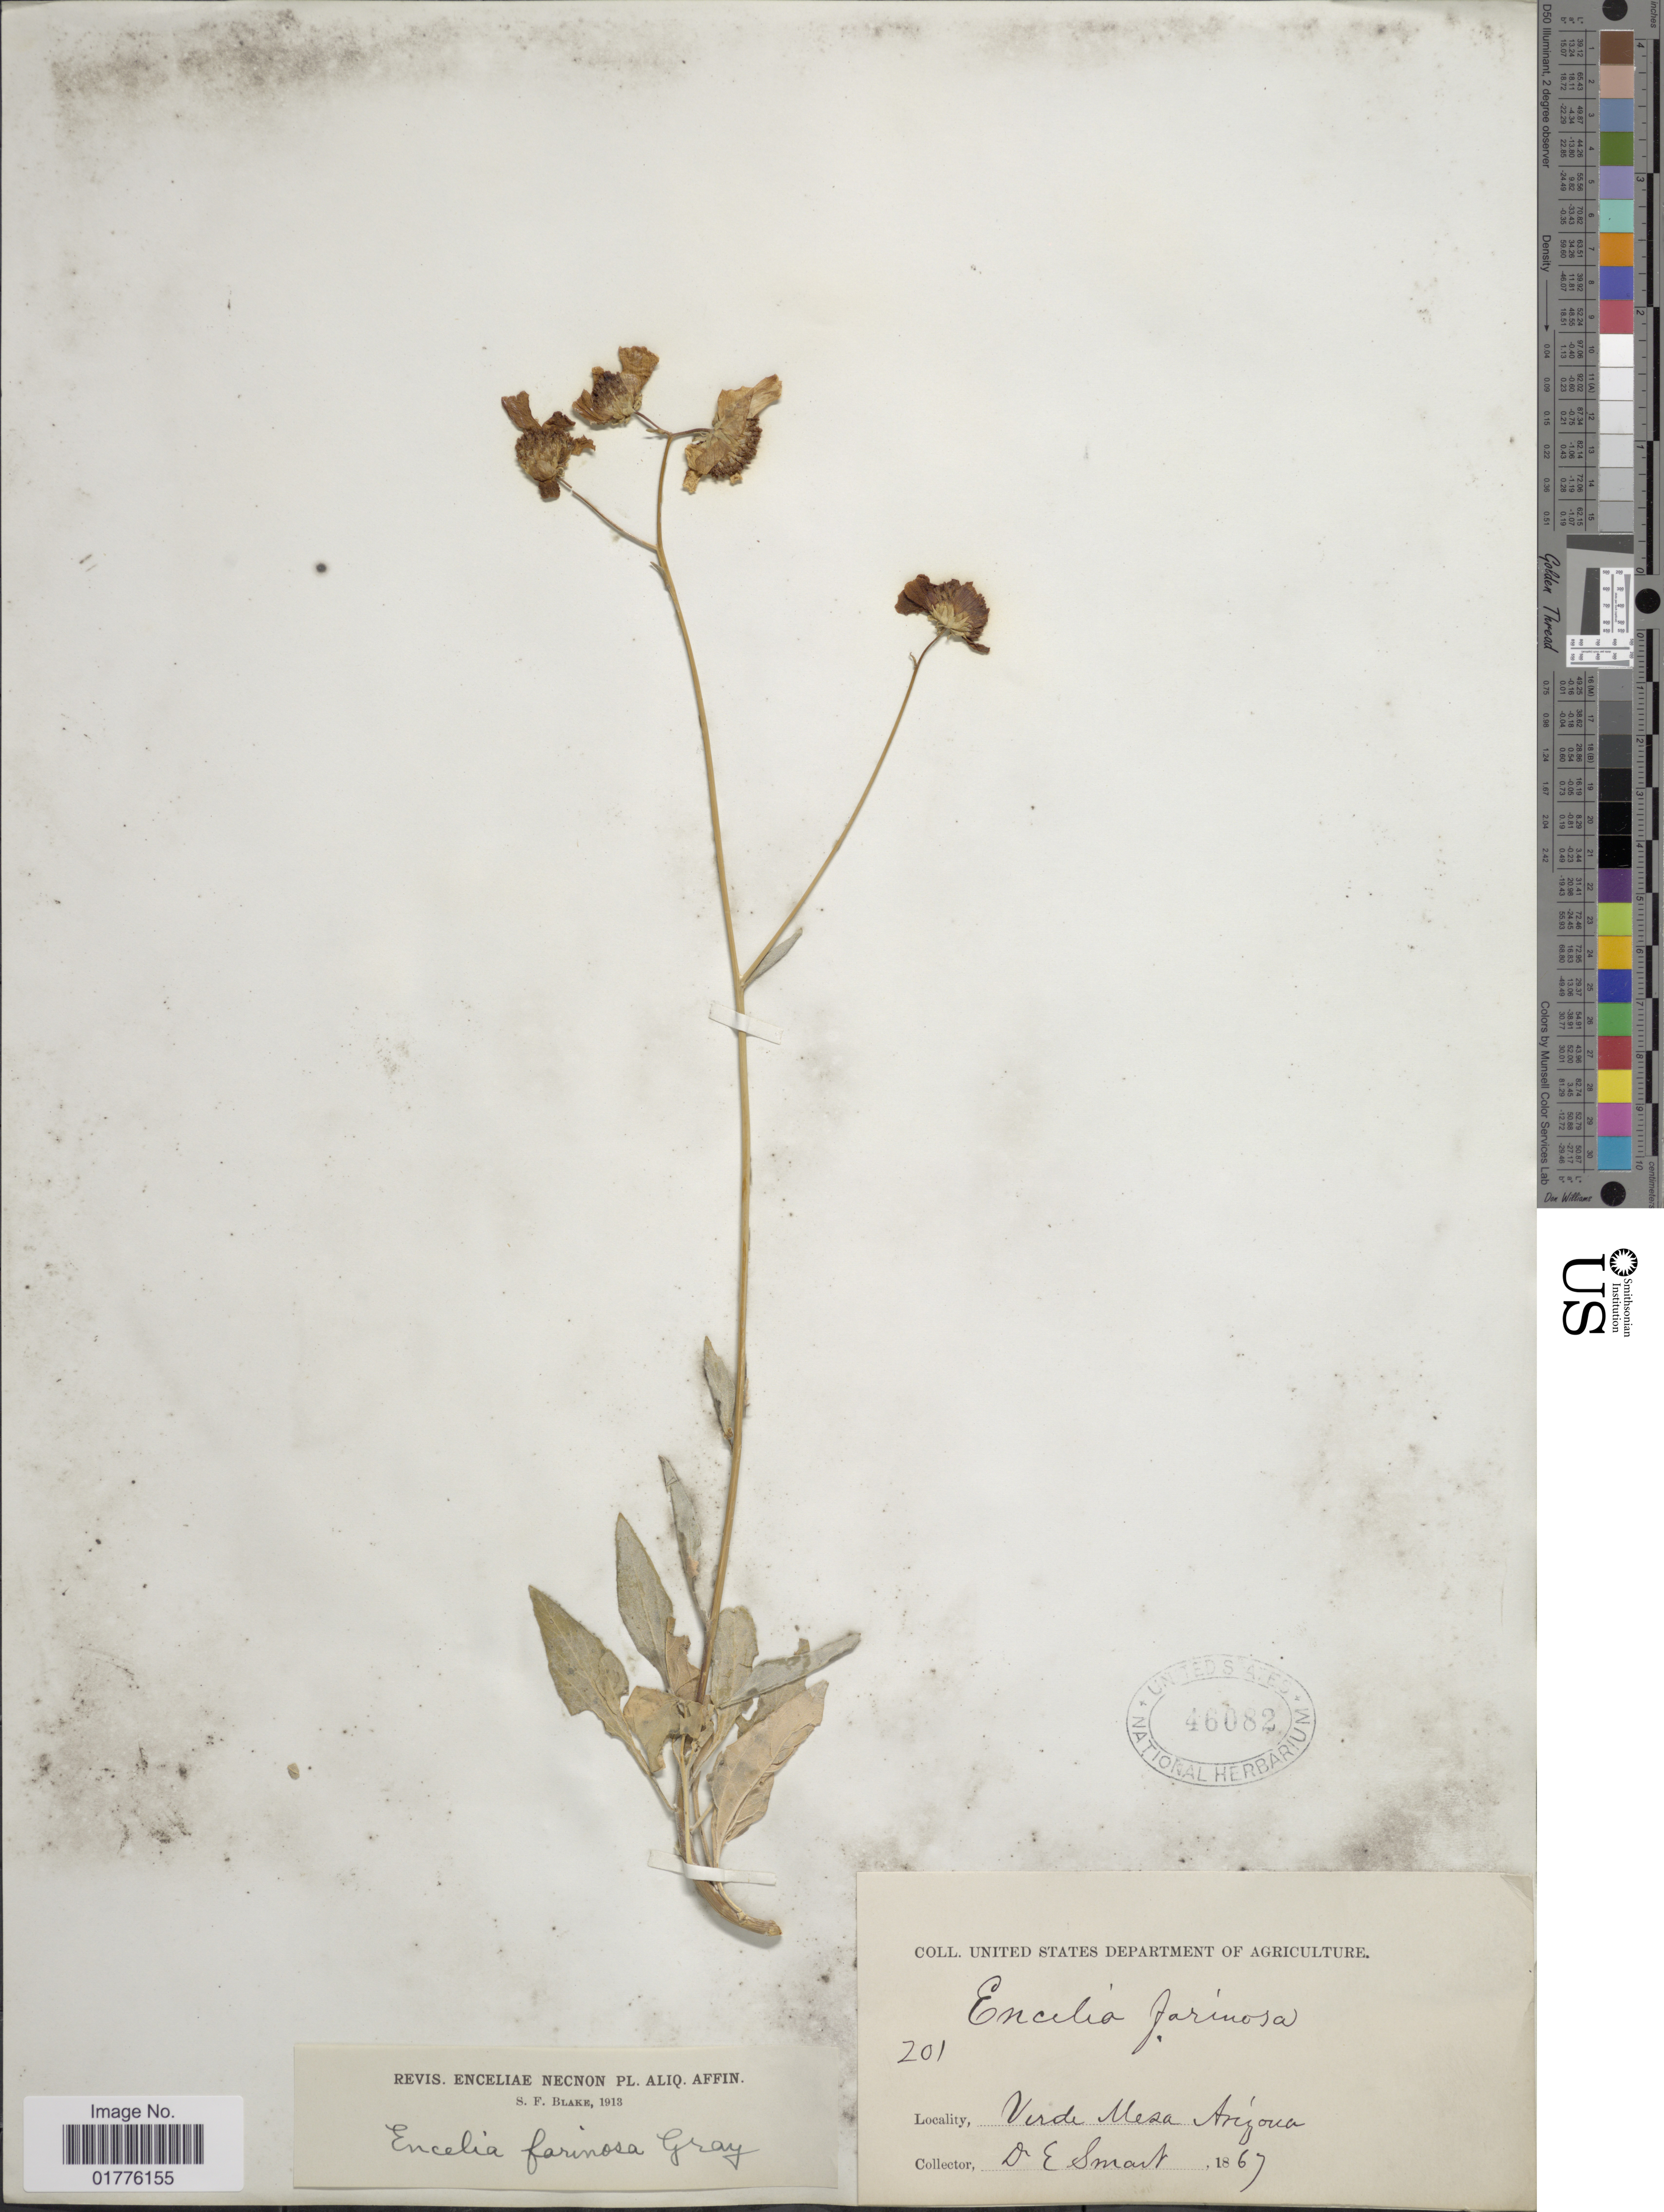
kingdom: Plantae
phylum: Tracheophyta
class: Magnoliopsida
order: Asterales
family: Asteraceae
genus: Encelia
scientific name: Encelia farinosa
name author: A. Gray ex Torr. in Emory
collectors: E. Smart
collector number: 201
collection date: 1867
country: United States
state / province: Arizona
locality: Verde Mesa, Arizona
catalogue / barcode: US 46082